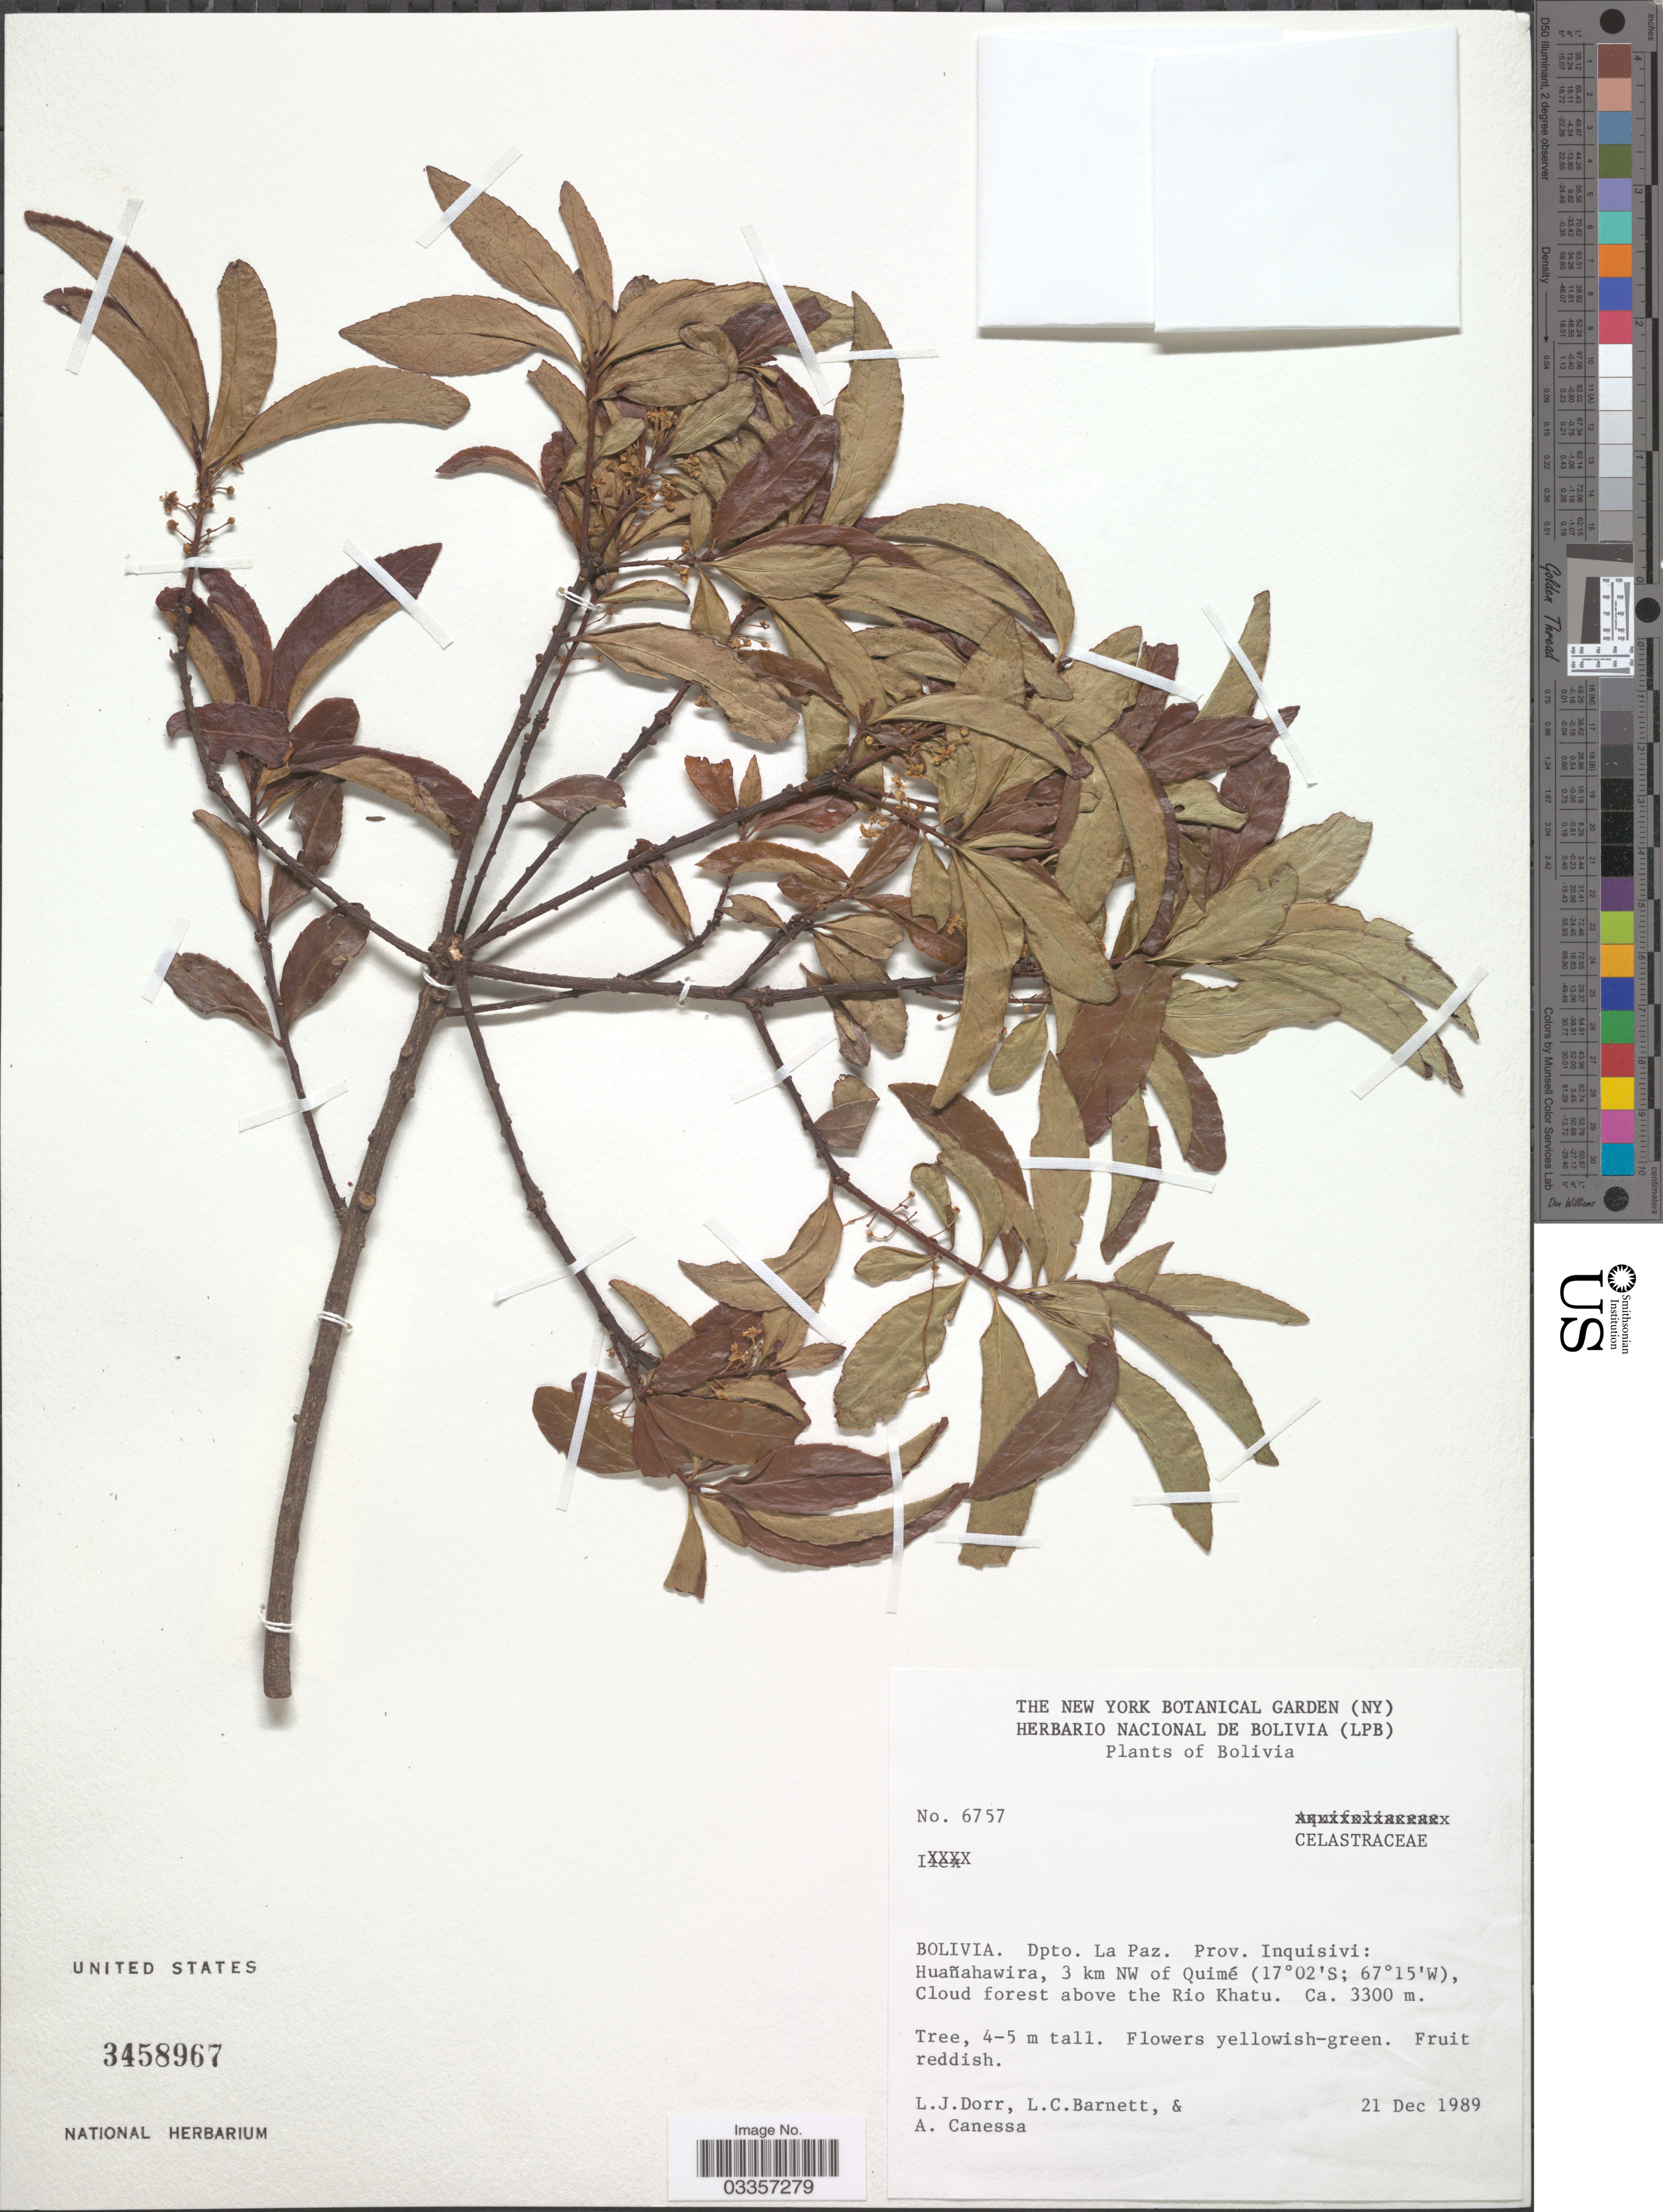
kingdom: Plantae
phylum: Tracheophyta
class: Magnoliopsida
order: Celastrales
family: Celastraceae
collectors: L. J. Dorr, L. C. Barnett & A. Canessa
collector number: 6757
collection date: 1989-12-21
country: Bolivia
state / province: La Paz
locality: Dpto. La Paz. Prov. Inquisivi: Huañahawira, 3 km NW of Quimé. Cloud forest above the Rio Khatu.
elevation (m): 3300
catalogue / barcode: US 3458967